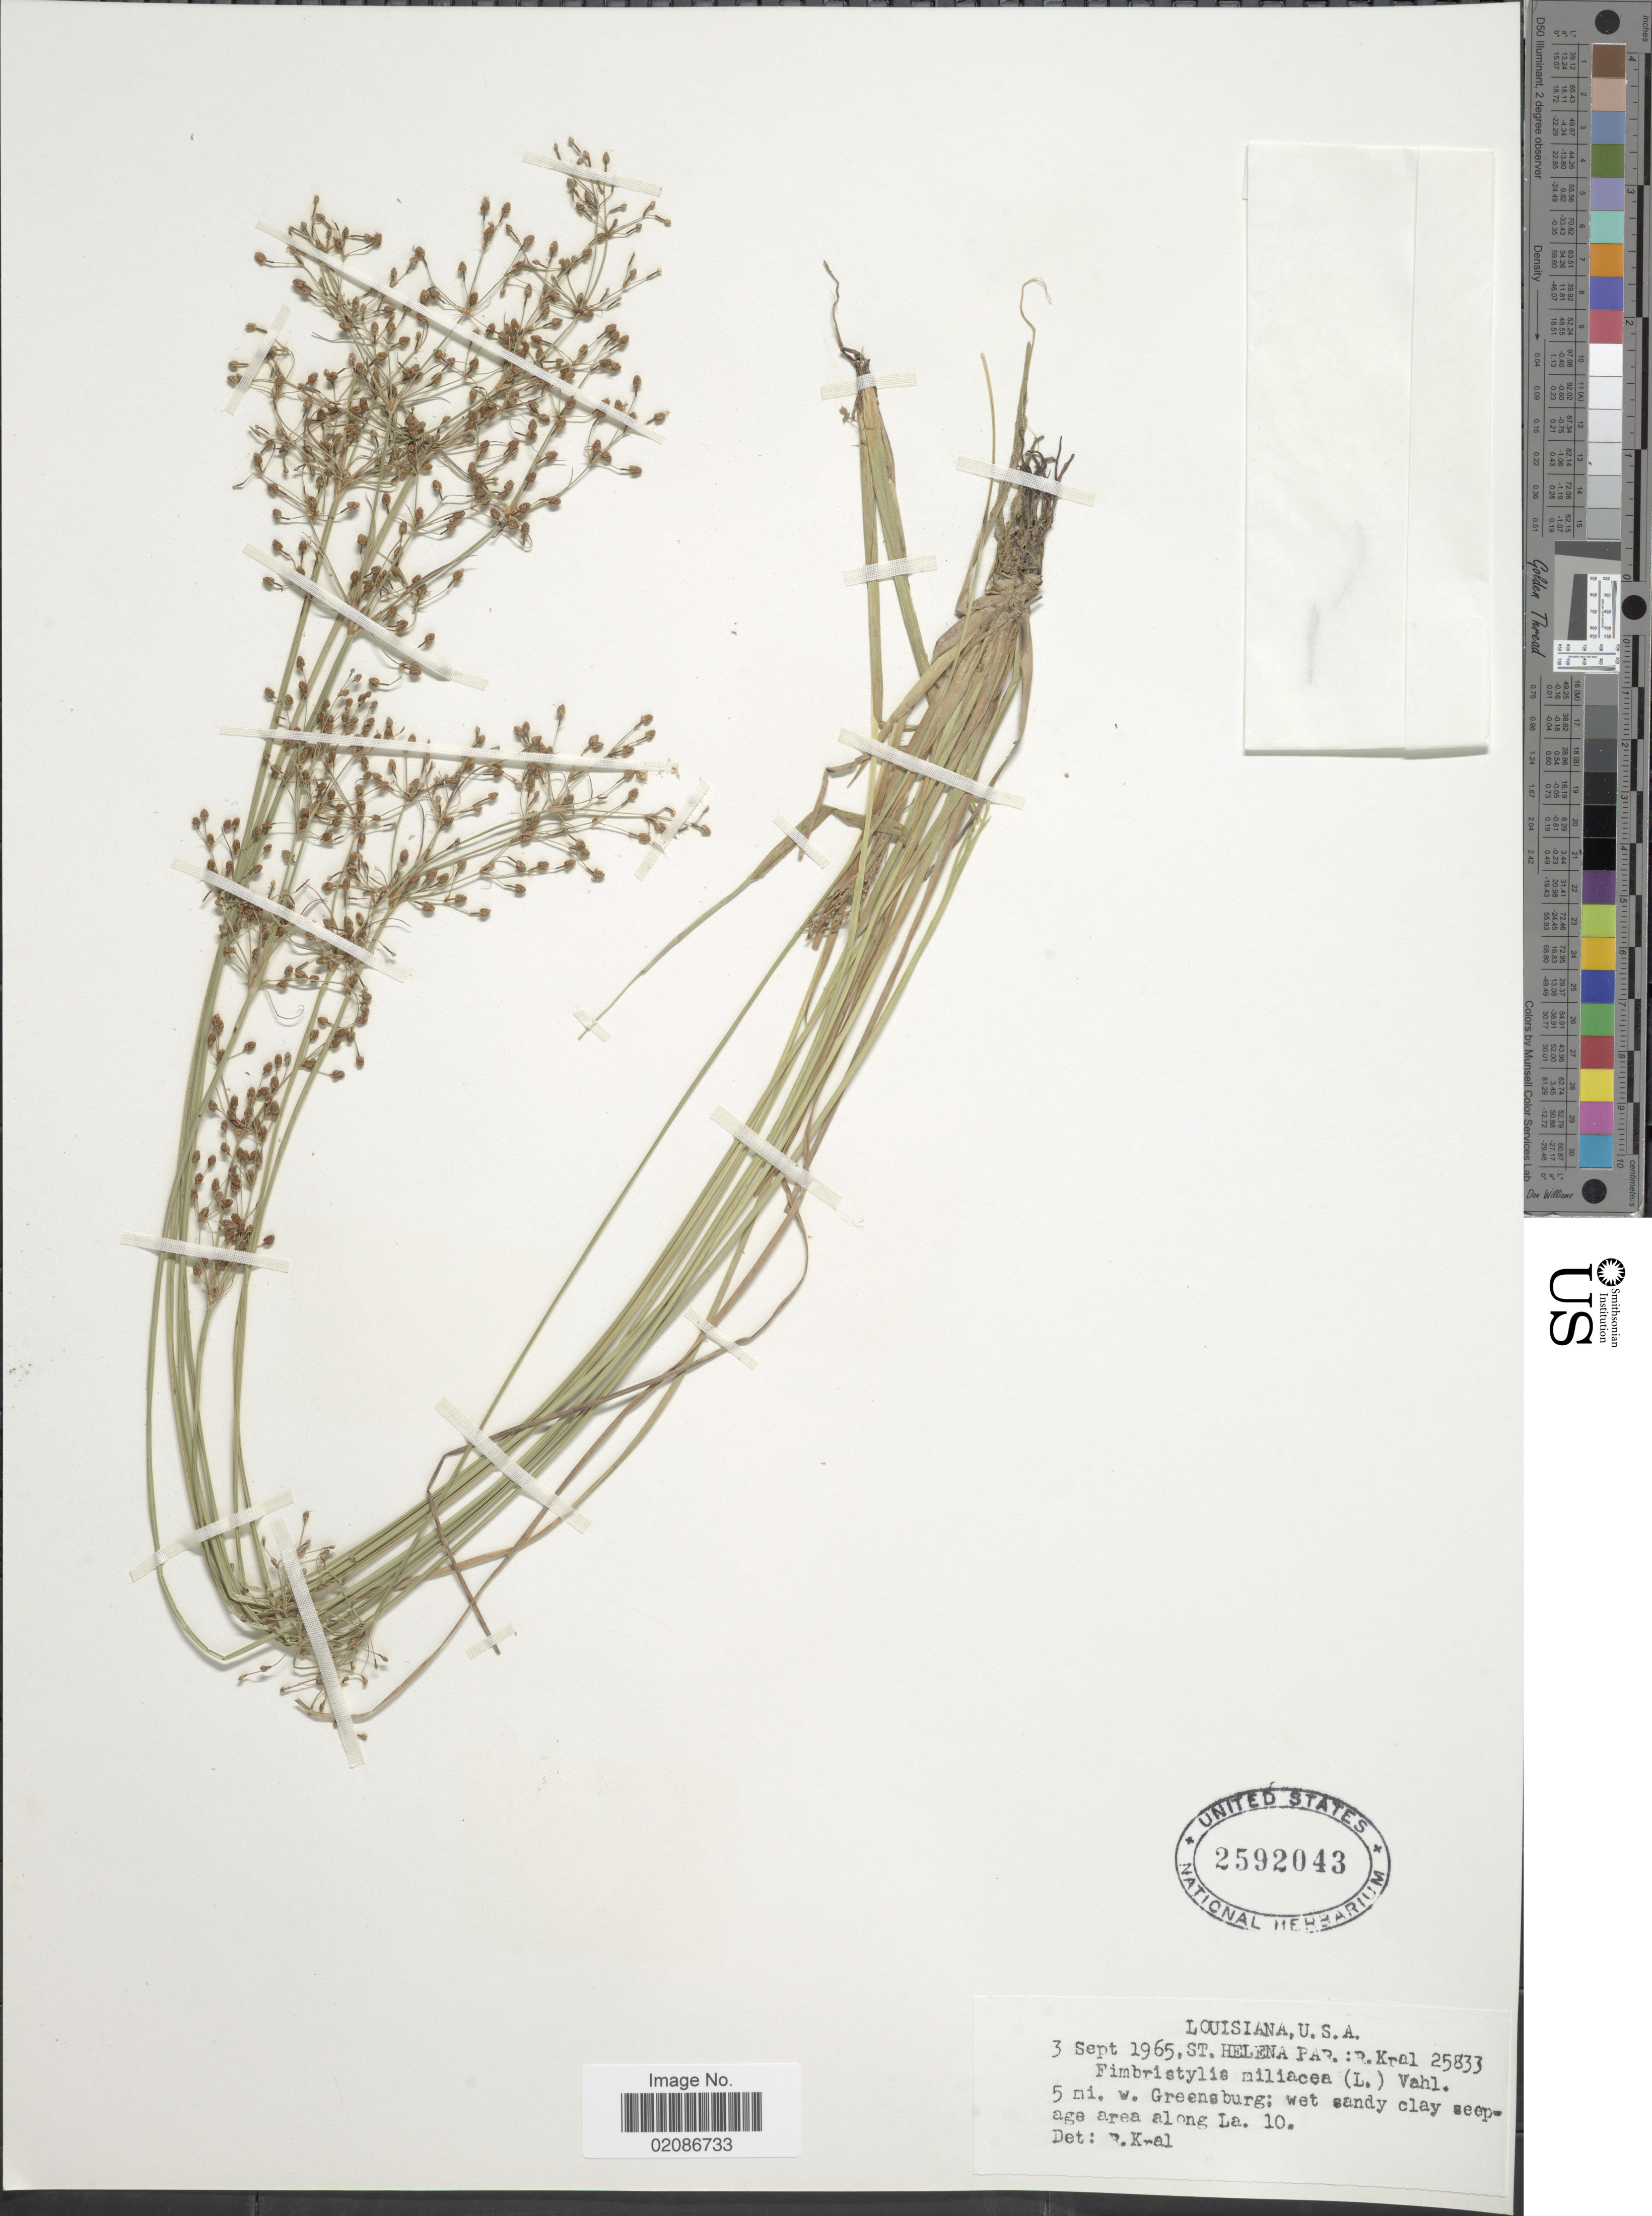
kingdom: Plantae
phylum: Tracheophyta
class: Liliopsida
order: Poales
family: Cyperaceae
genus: Fimbristylis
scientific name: Fimbristylis littoralis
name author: Gaudich.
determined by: Strong, M. T., (US), Smithsonian Institution - National Museum of Natural History (UNITED STATES)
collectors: R. Kral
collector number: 25833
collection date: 1965-09-03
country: United States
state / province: Louisiana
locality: St. Helena Par.: 5 mi. w. Greensburg; wet sandy clay seepage area along La, 10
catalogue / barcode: US 2592043